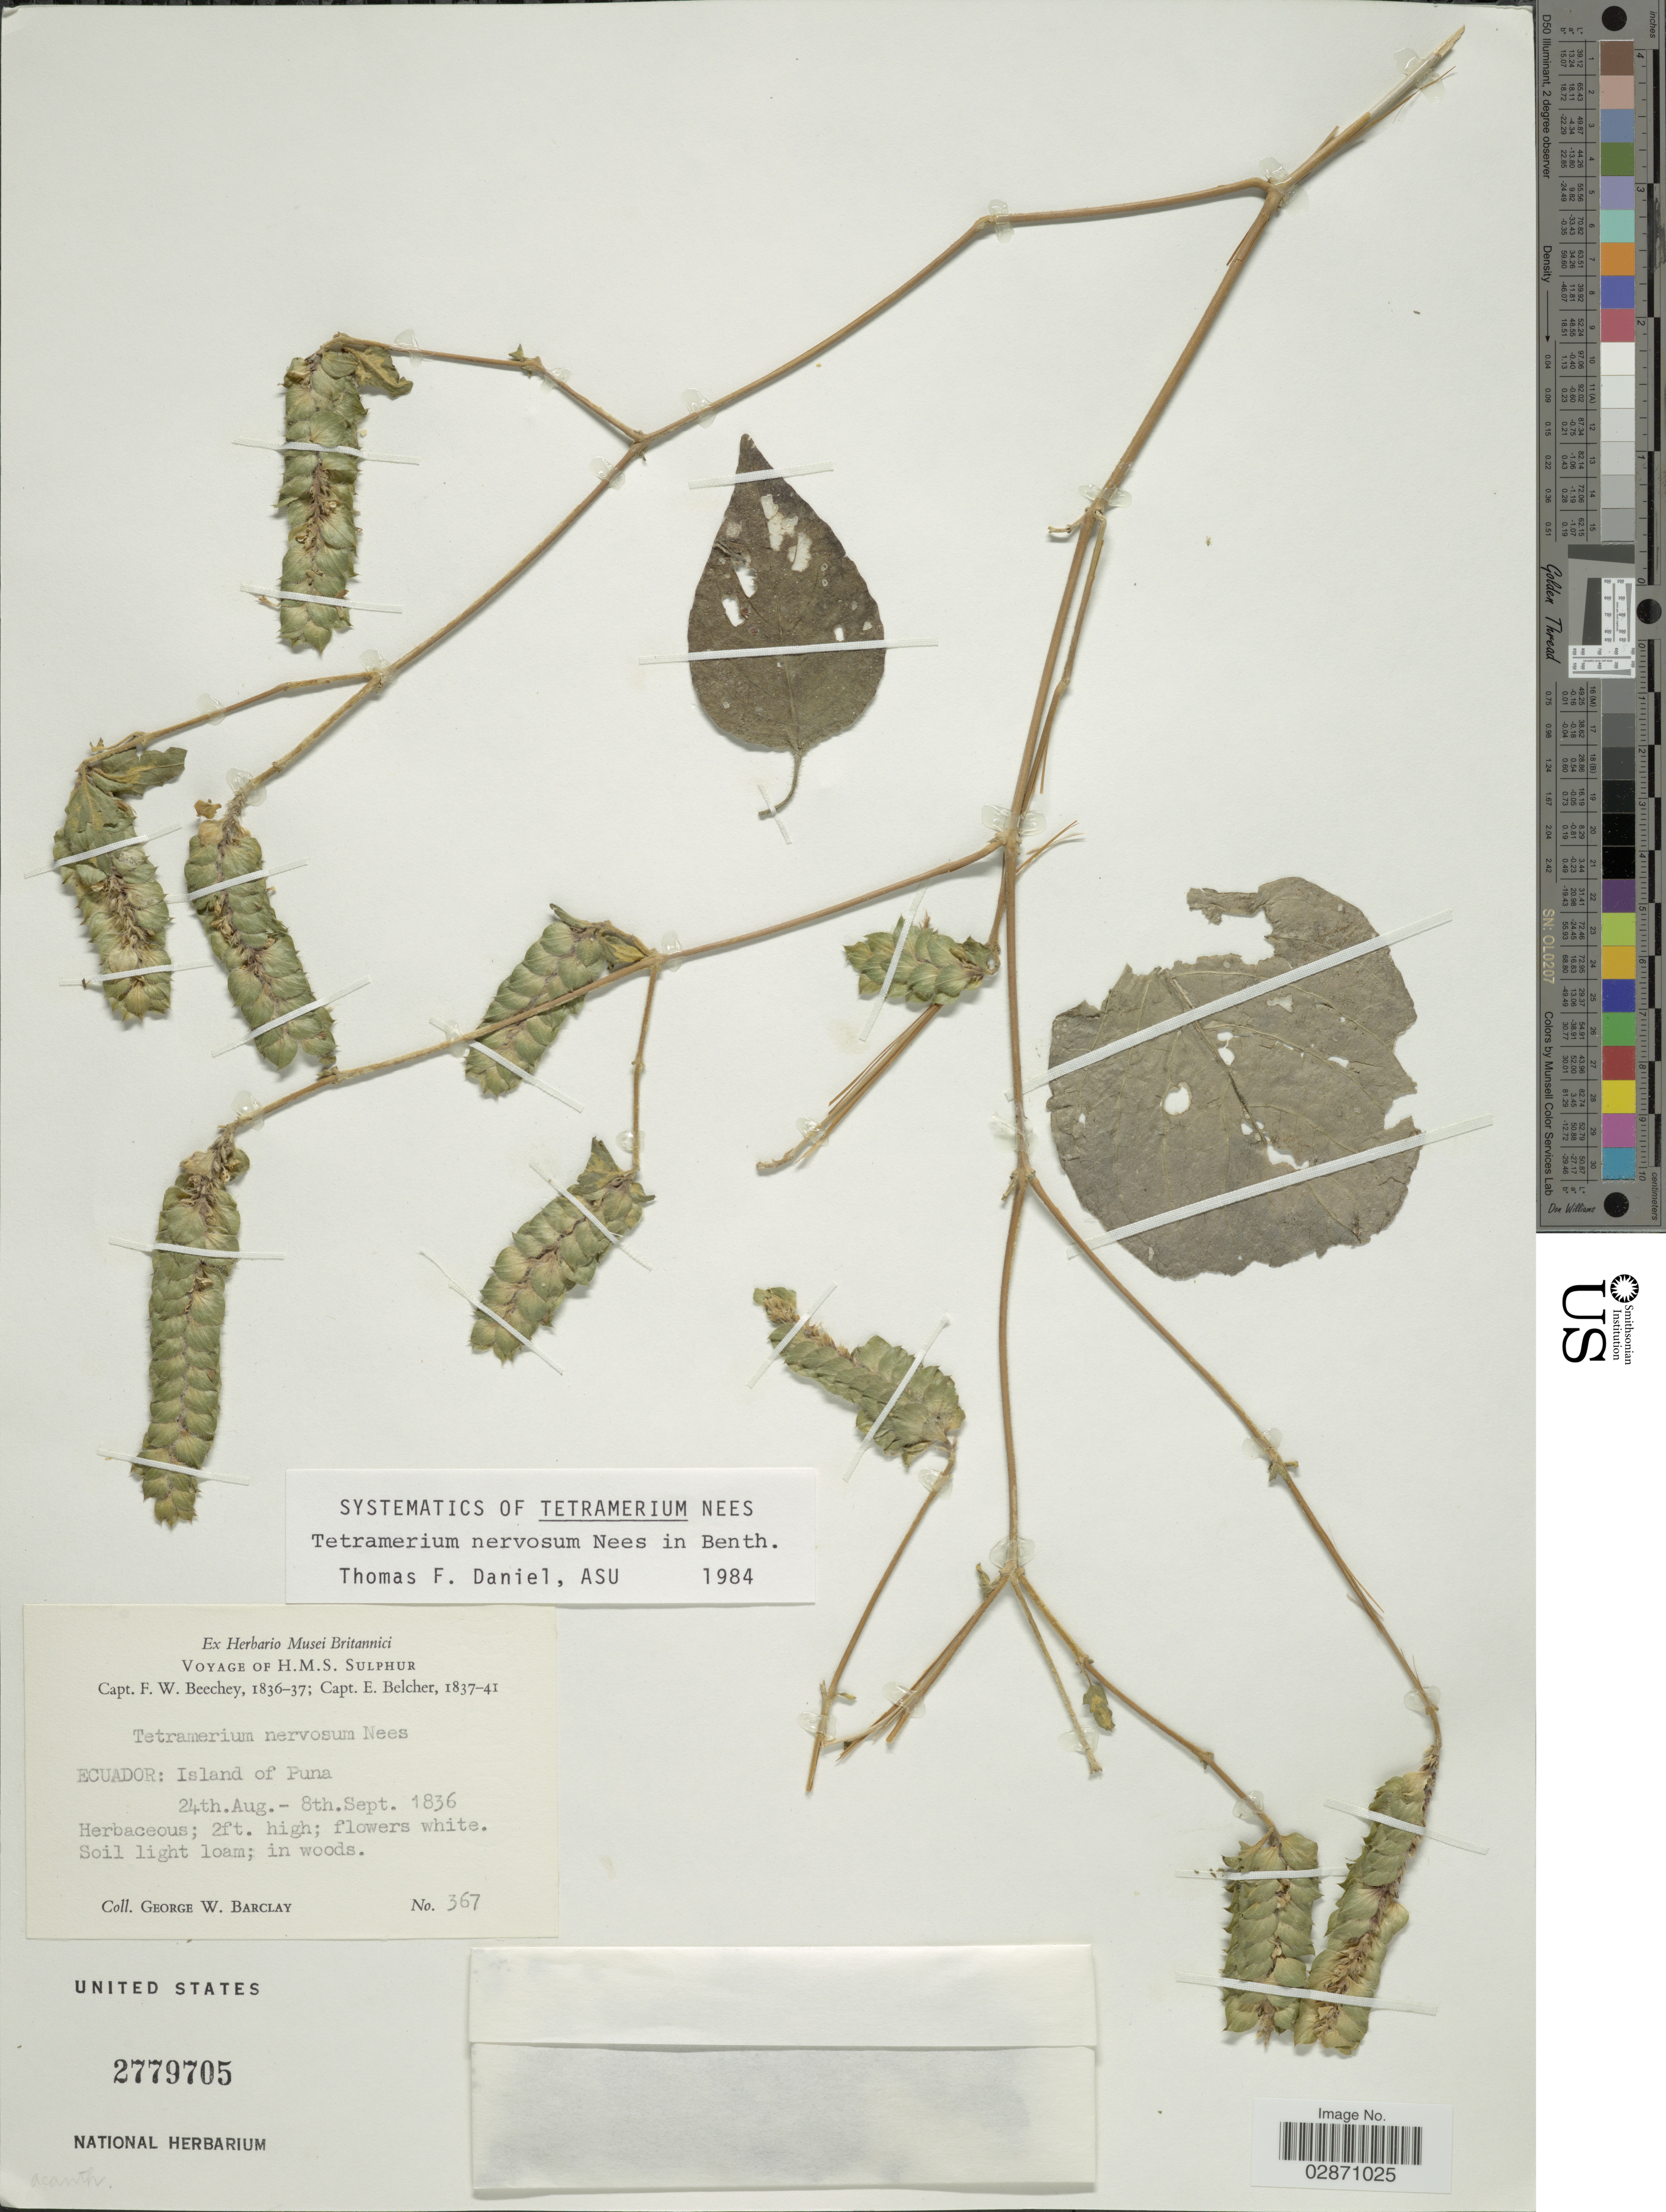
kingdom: Plantae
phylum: Tracheophyta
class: Magnoliopsida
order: Lamiales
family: Acanthaceae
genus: Tetramerium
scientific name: Tetramerium nervosum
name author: Nees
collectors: G. W. Barclay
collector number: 367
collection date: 1836-08-24/1836-09-08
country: Ecuador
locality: Island of Puna.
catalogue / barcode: US 2779705